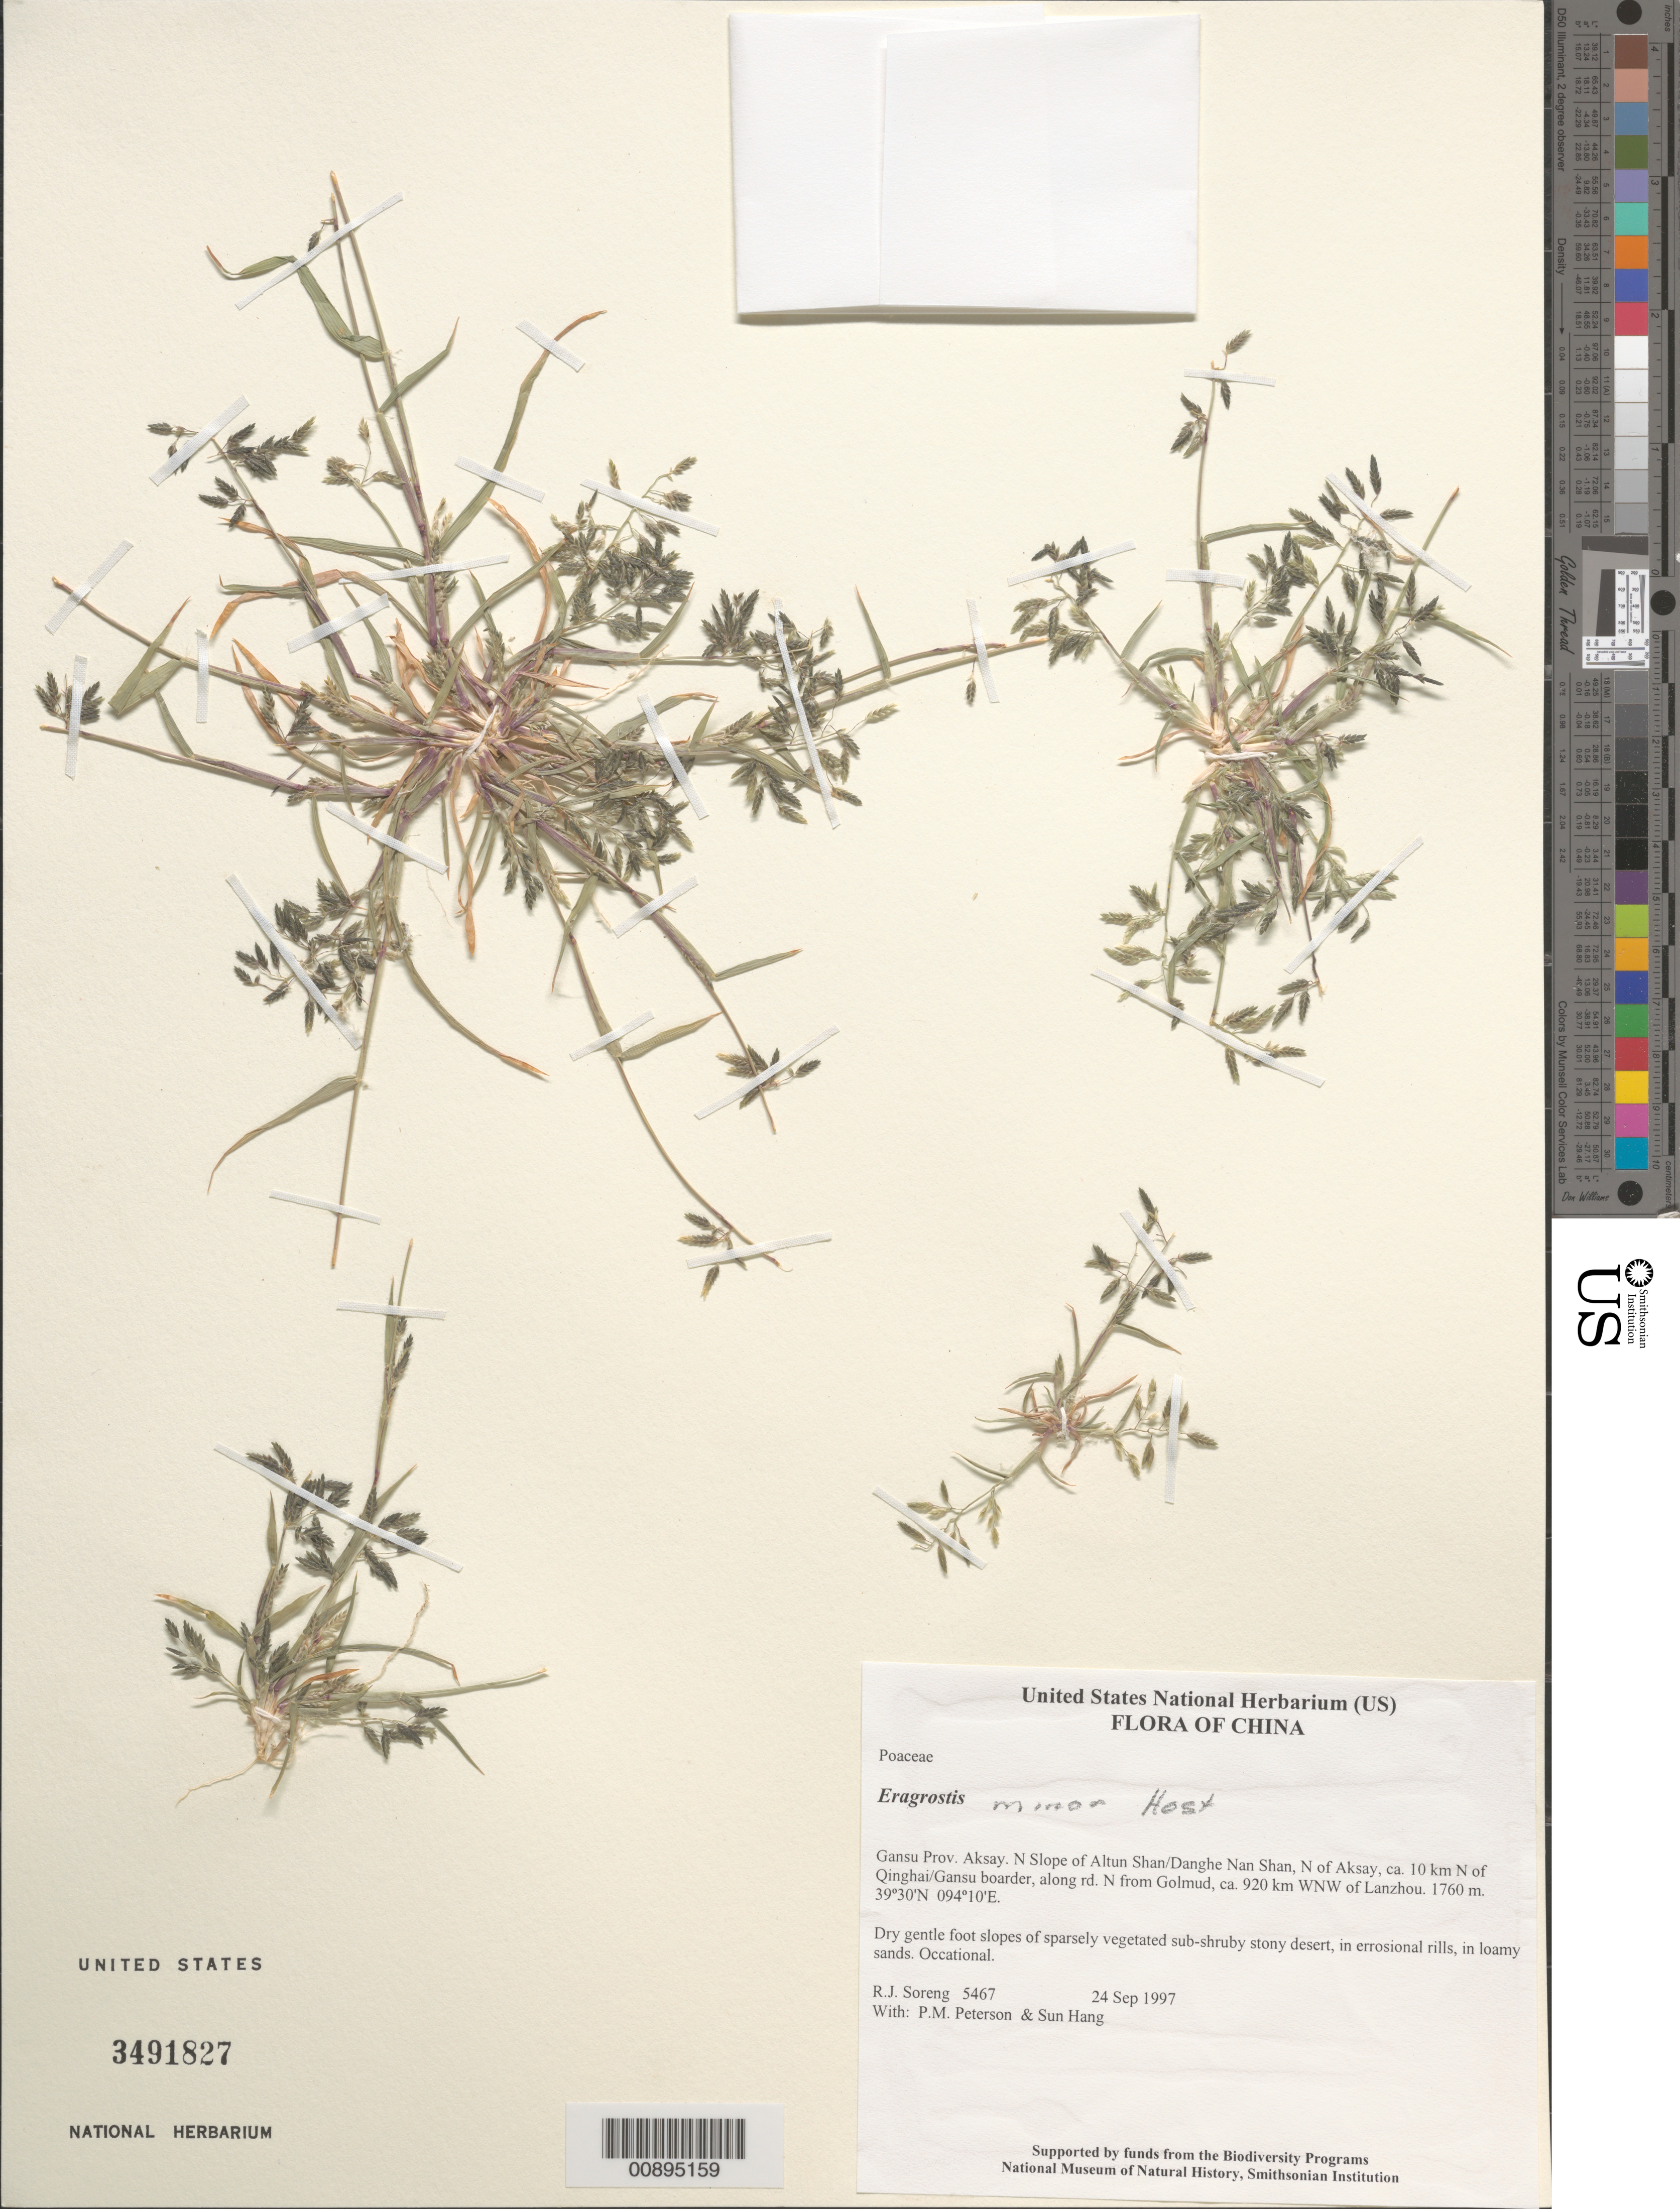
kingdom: Plantae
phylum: Tracheophyta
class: Liliopsida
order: Poales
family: Poaceae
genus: Eragrostis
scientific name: Eragrostis minor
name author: Host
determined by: Soreng, Robert J., Research Associate (BOT), Smithsonian Institution - National Museum of Natural History (UNITED STATES)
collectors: R. J. Soreng, P. M. Peterson & Sun Hang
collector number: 5467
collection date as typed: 24 Sep 1997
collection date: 1997-09-24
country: China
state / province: Gansu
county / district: Aksay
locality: N Slope of Altun Shan/Danghe Nan Shan, N of Aksay, ca. 10 km N of Qinghai/Gansu boarder, along rd. N from Golmud, ca. 920 km WNW of Lanzhou.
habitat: Dry gentle foot slopes of sparsely vegetated sub-shruby stony desert, in errosional rills, in loamy sands.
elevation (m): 1760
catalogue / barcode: US 3491827